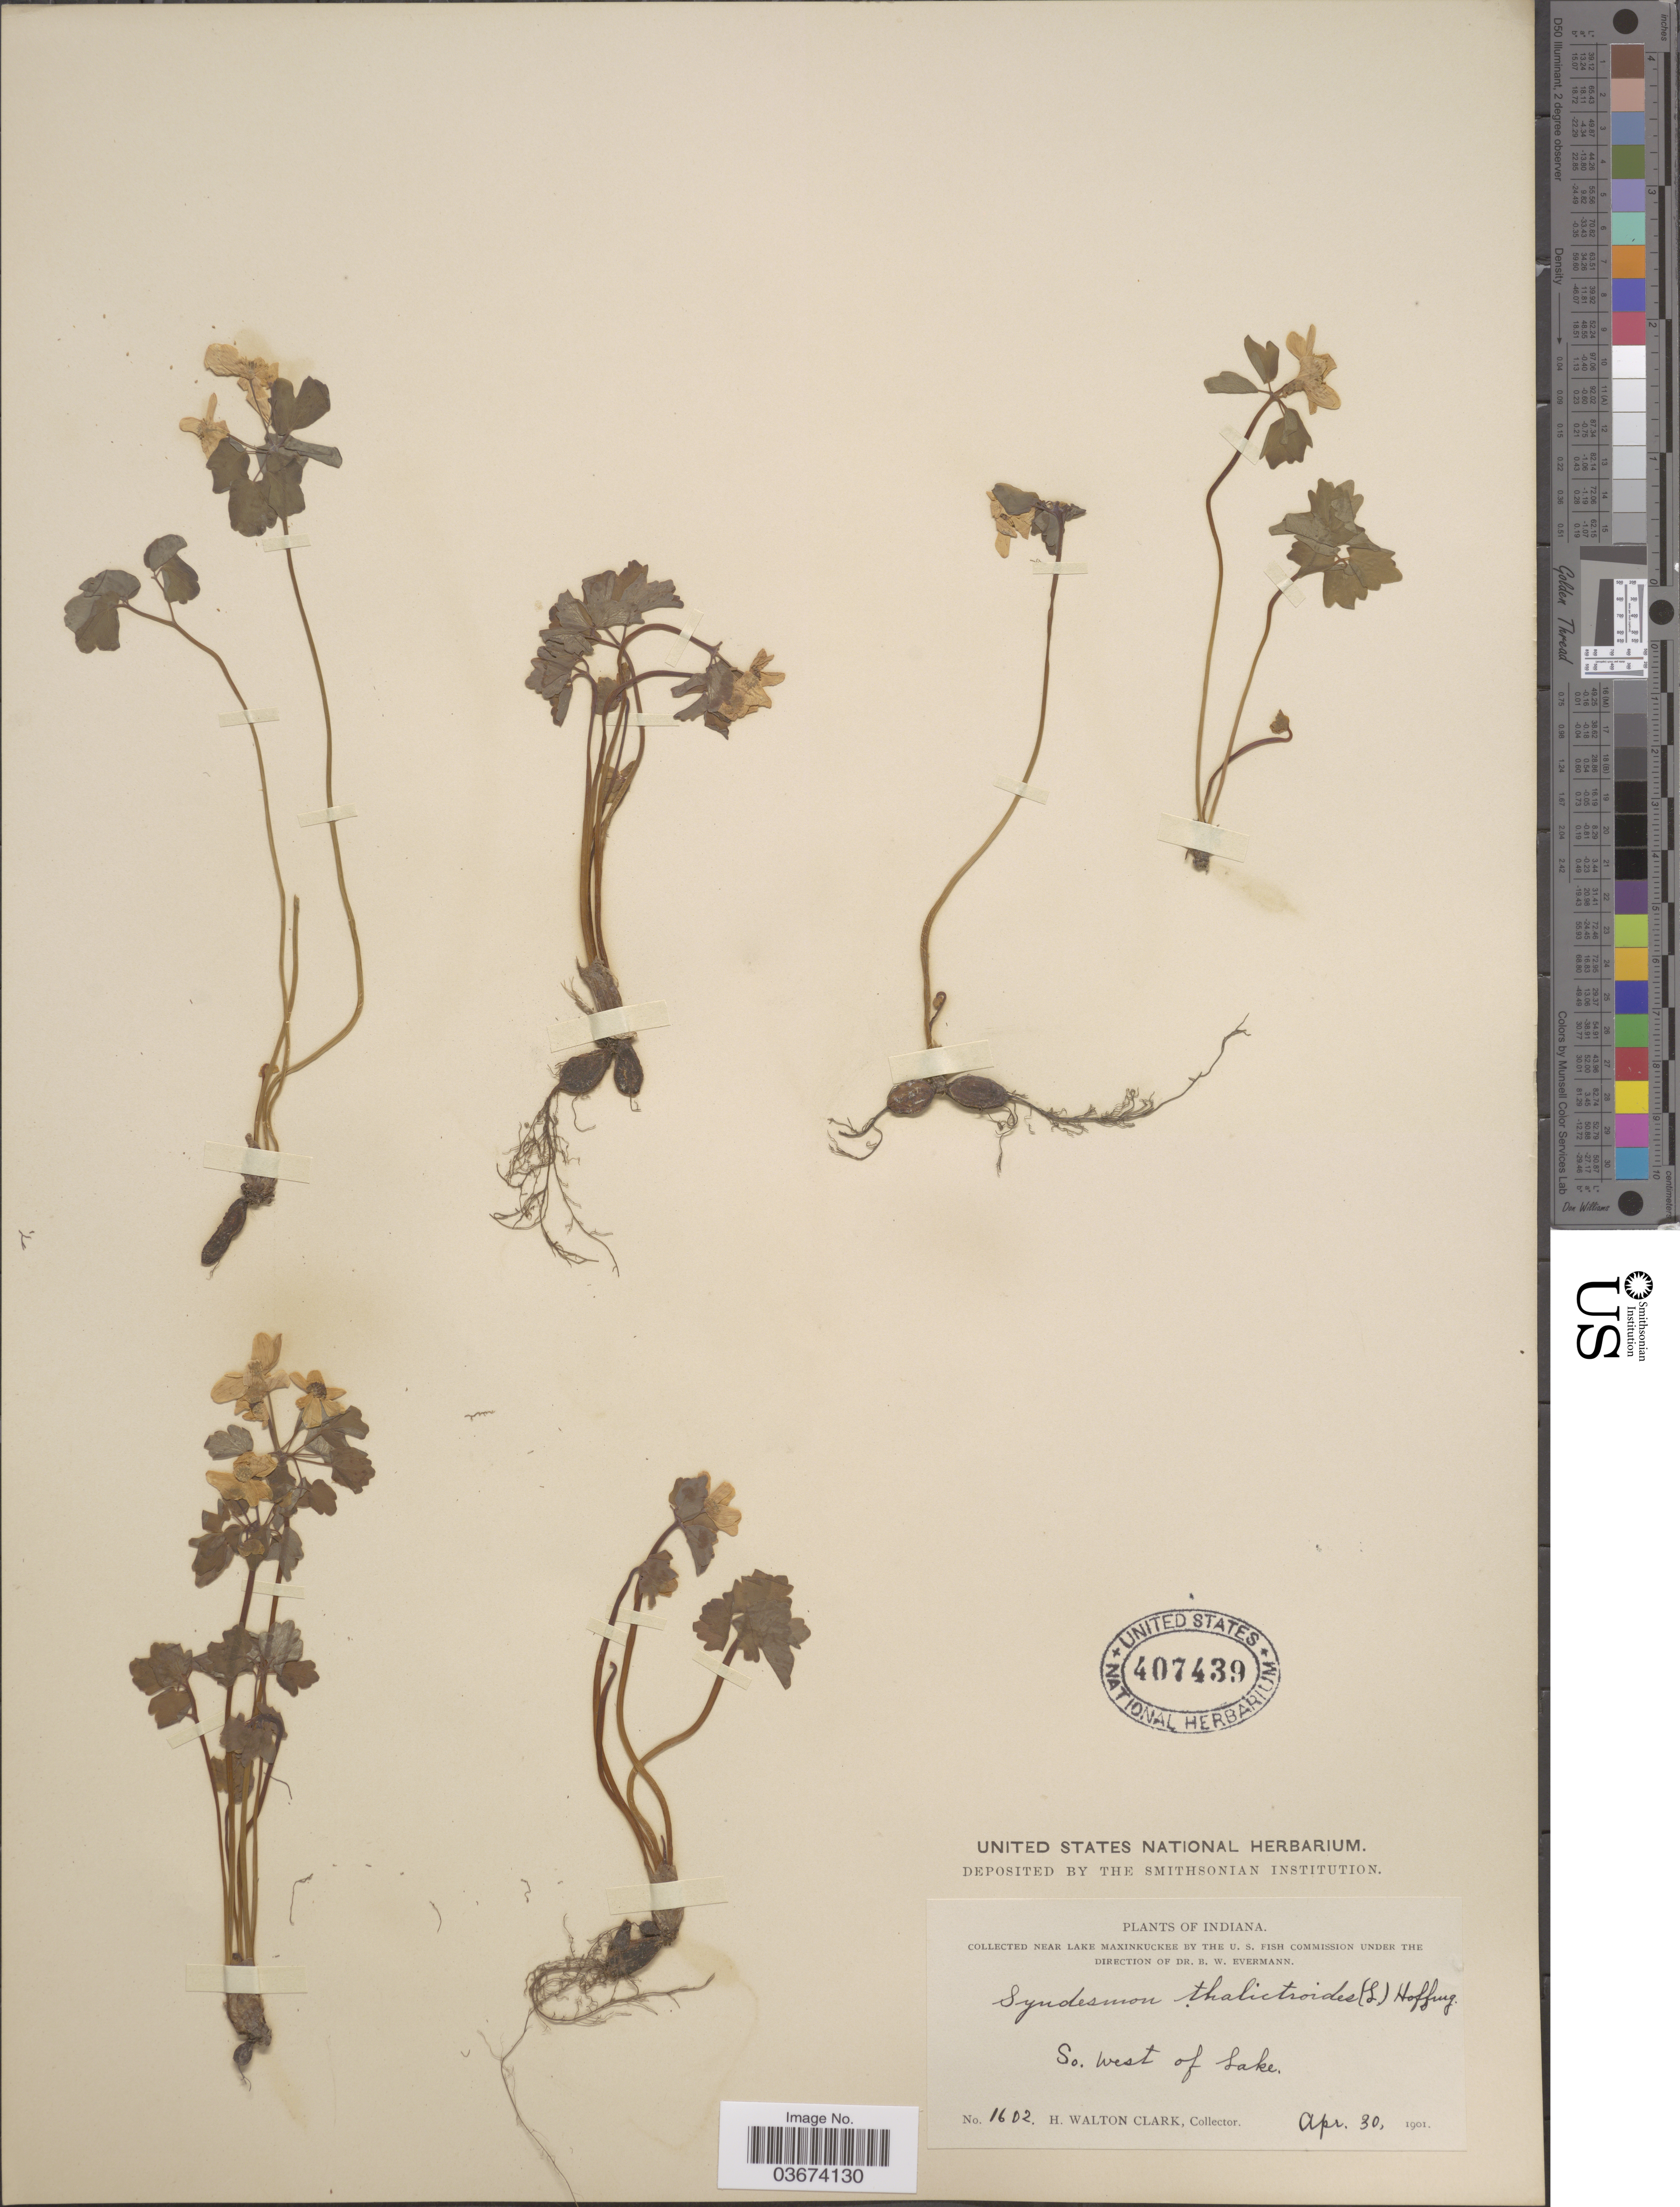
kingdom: Plantae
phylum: Tracheophyta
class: Magnoliopsida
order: Ranunculales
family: Ranunculaceae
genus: Thalictrum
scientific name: Thalictrum thalictroides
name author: (L.) A.J. Eames & B. Boivin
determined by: Strong, M. T., (US), Smithsonian Institution - National Museum of Natural History (UNITED STATES)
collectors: H. W. Clark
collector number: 1602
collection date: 1901-04-30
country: United States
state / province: Indiana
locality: Near Lake Maxinkuckee. So. west of lake.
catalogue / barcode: US 407439